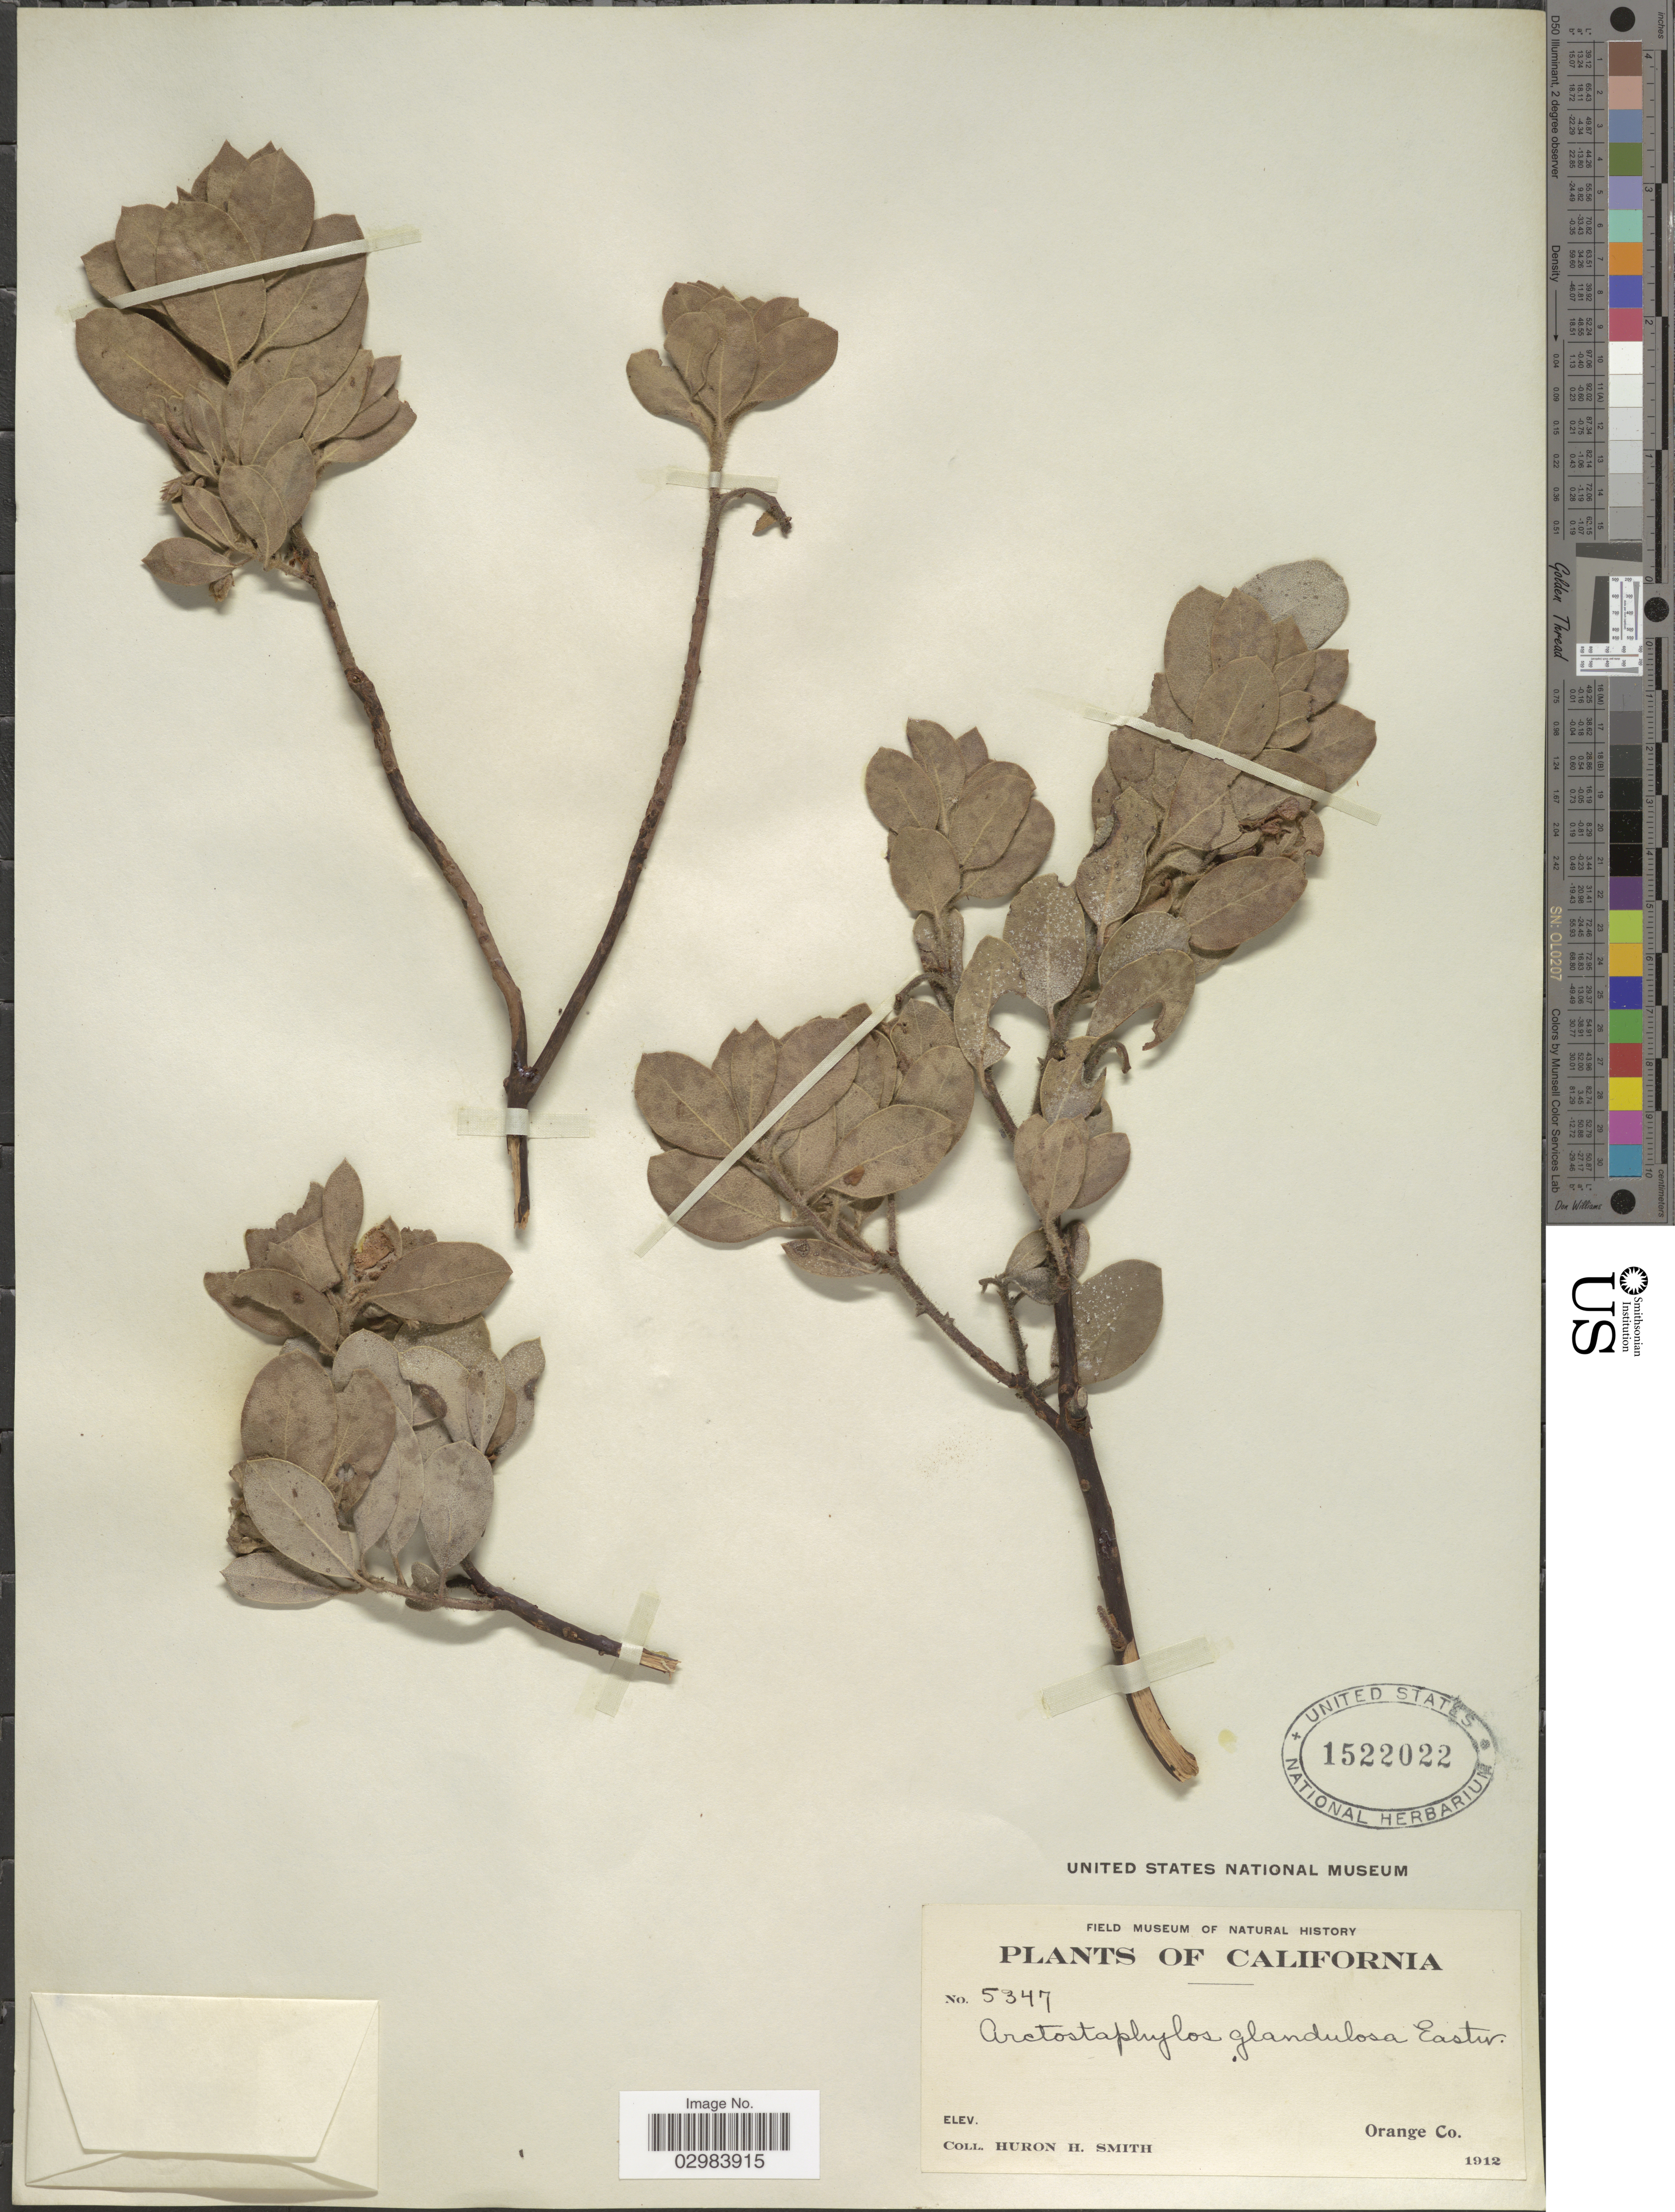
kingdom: Plantae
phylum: Tracheophyta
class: Magnoliopsida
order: Ericales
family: Ericaceae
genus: Arctostaphylos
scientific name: Arctostaphylos glandulosa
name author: Eastw.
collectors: Huron H. Smith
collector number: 5347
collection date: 1912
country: United States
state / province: California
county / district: Orange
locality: Orange Co.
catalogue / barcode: US 1522022